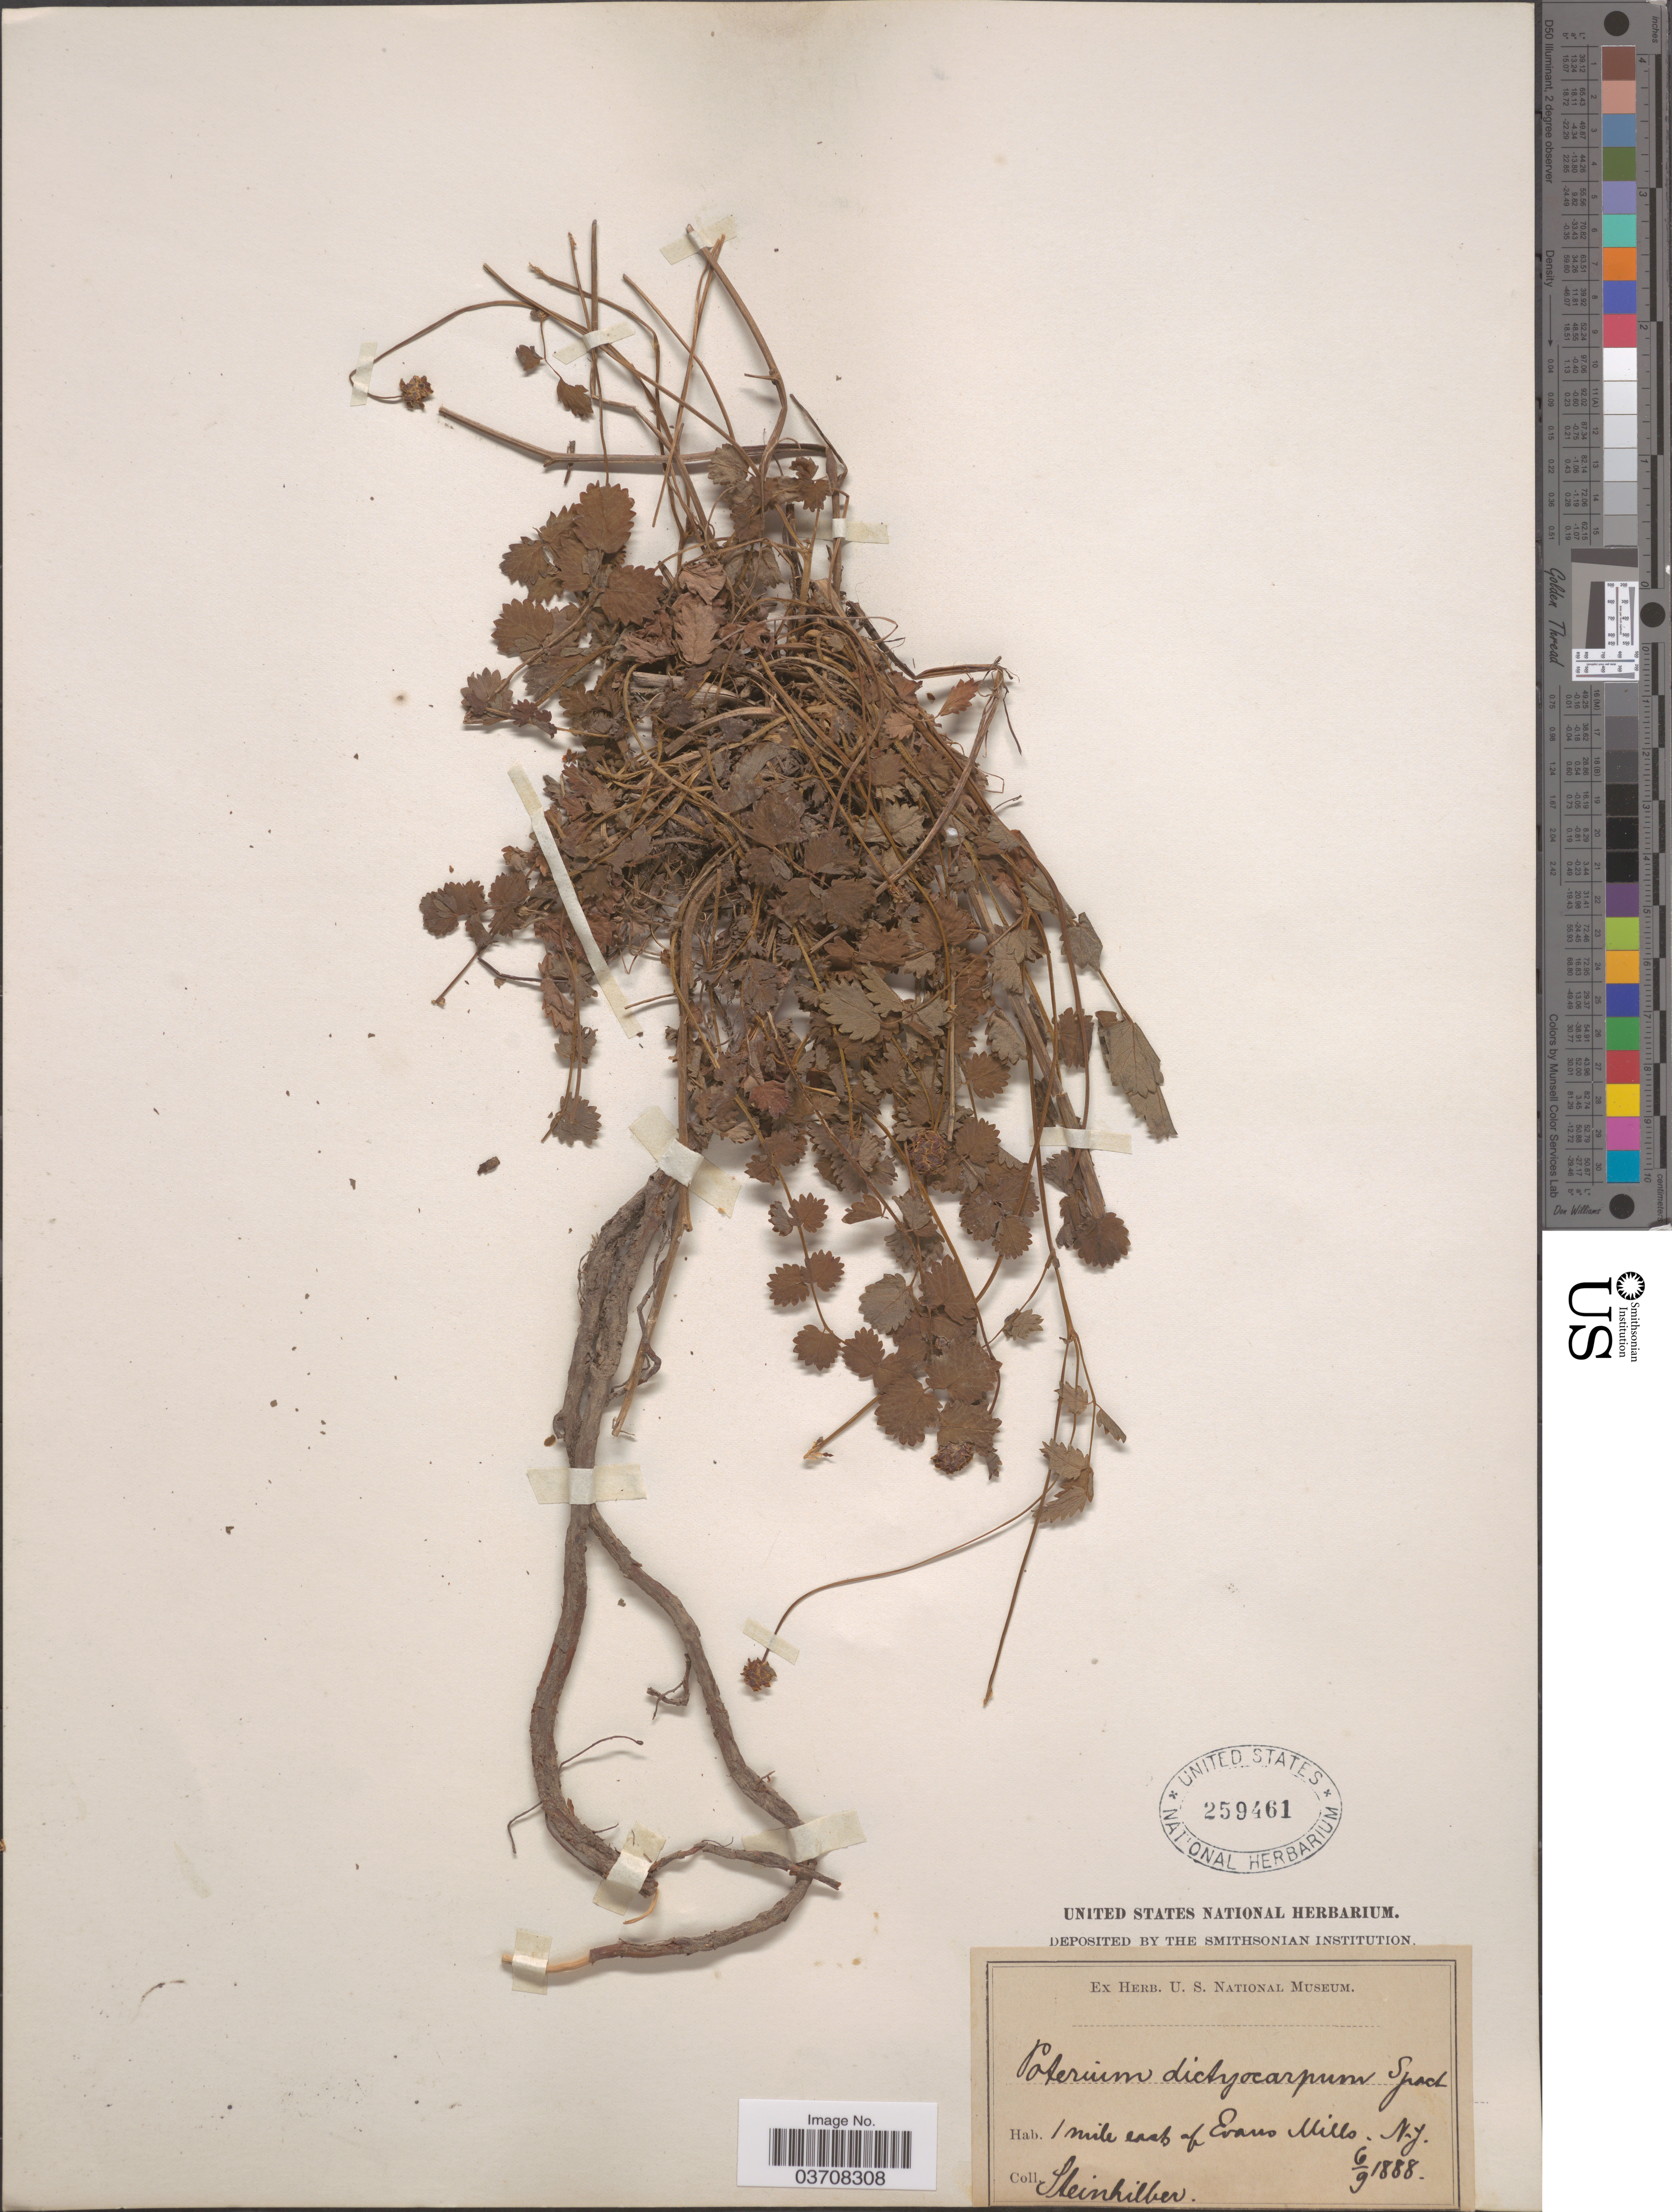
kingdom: Plantae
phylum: Tracheophyta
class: Magnoliopsida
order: Rosales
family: Rosaceae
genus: Sanguisorba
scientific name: Sanguisorba minor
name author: Scop.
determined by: Strong, Mark T., (BOT), Smithsonian Institution - National Museum of Natural History (UNITED STATES)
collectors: Steinhilber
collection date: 1888-09-06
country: United States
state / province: New Jersey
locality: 1 mile east of Evans Mills.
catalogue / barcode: US 259461